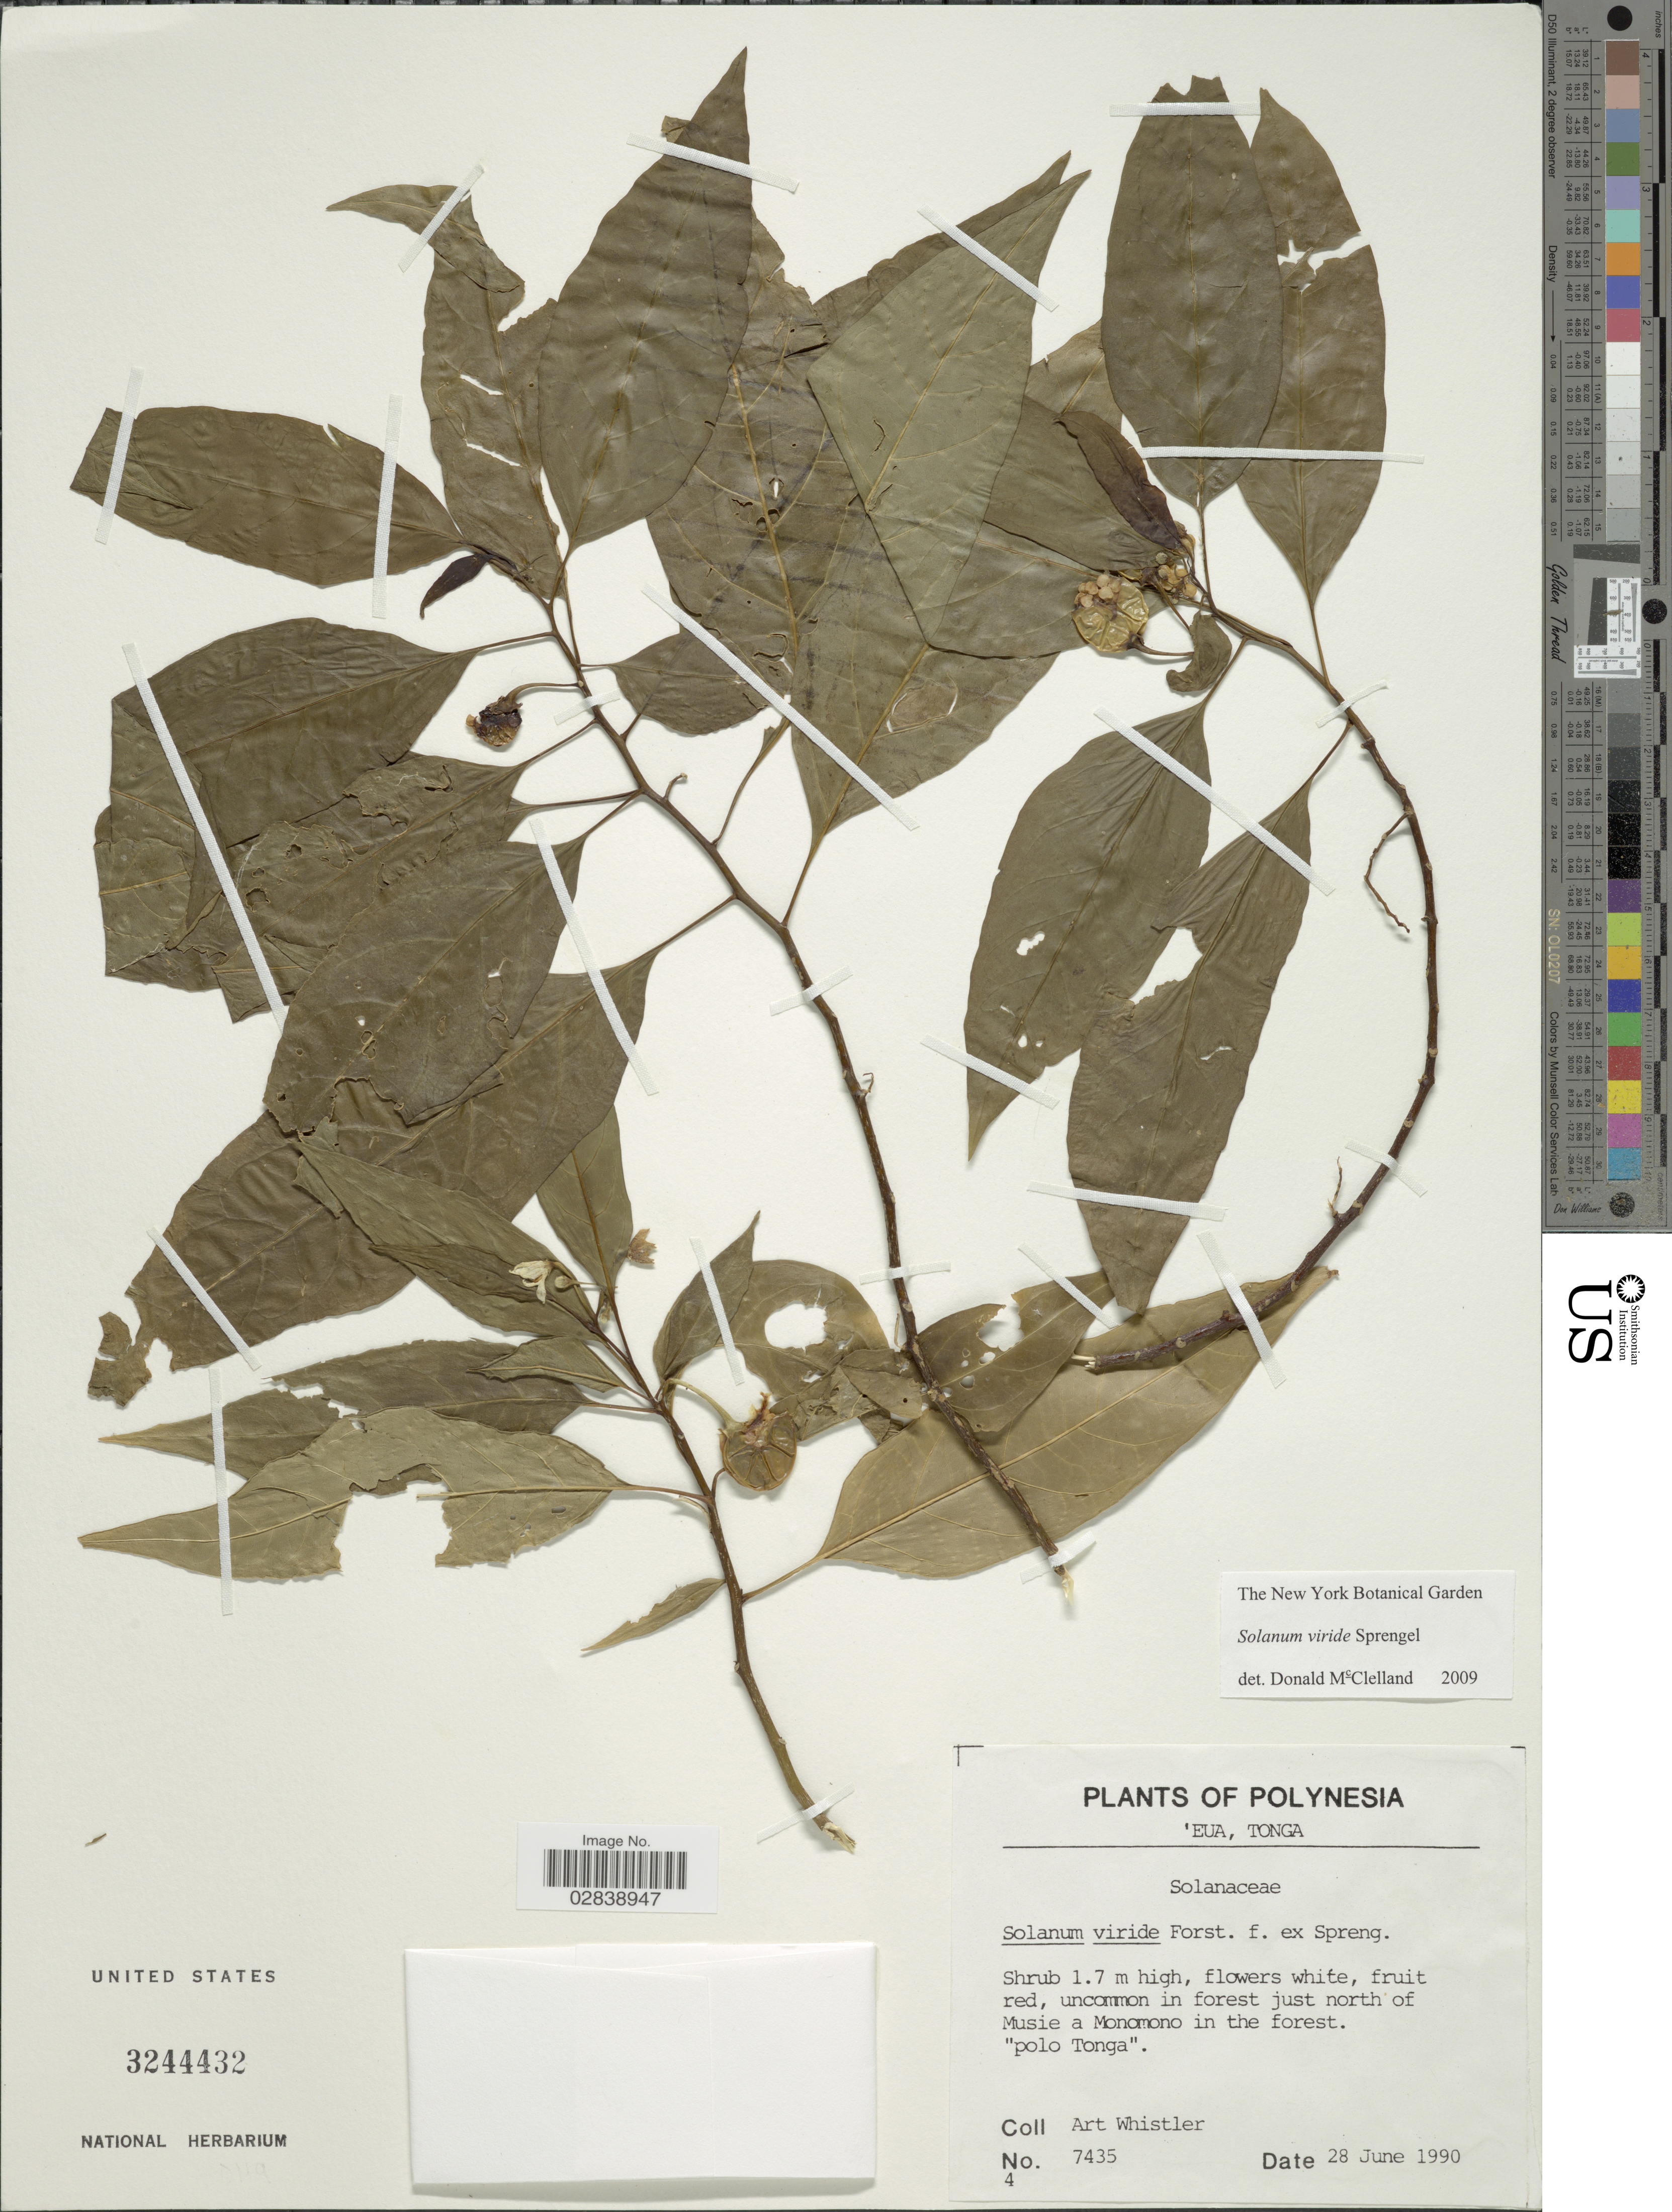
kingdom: Plantae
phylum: Tracheophyta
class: Magnoliopsida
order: Solanales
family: Solanaceae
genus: Solanum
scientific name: Solanum viride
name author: G. Forst. ex Spreng.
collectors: A. Whistler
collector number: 7435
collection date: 1990-06-28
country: Tonga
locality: Polynesia. 'Eua, Tonga. Uncommon in forest just north of Musie a Monomono in the forest.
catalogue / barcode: US 3244432